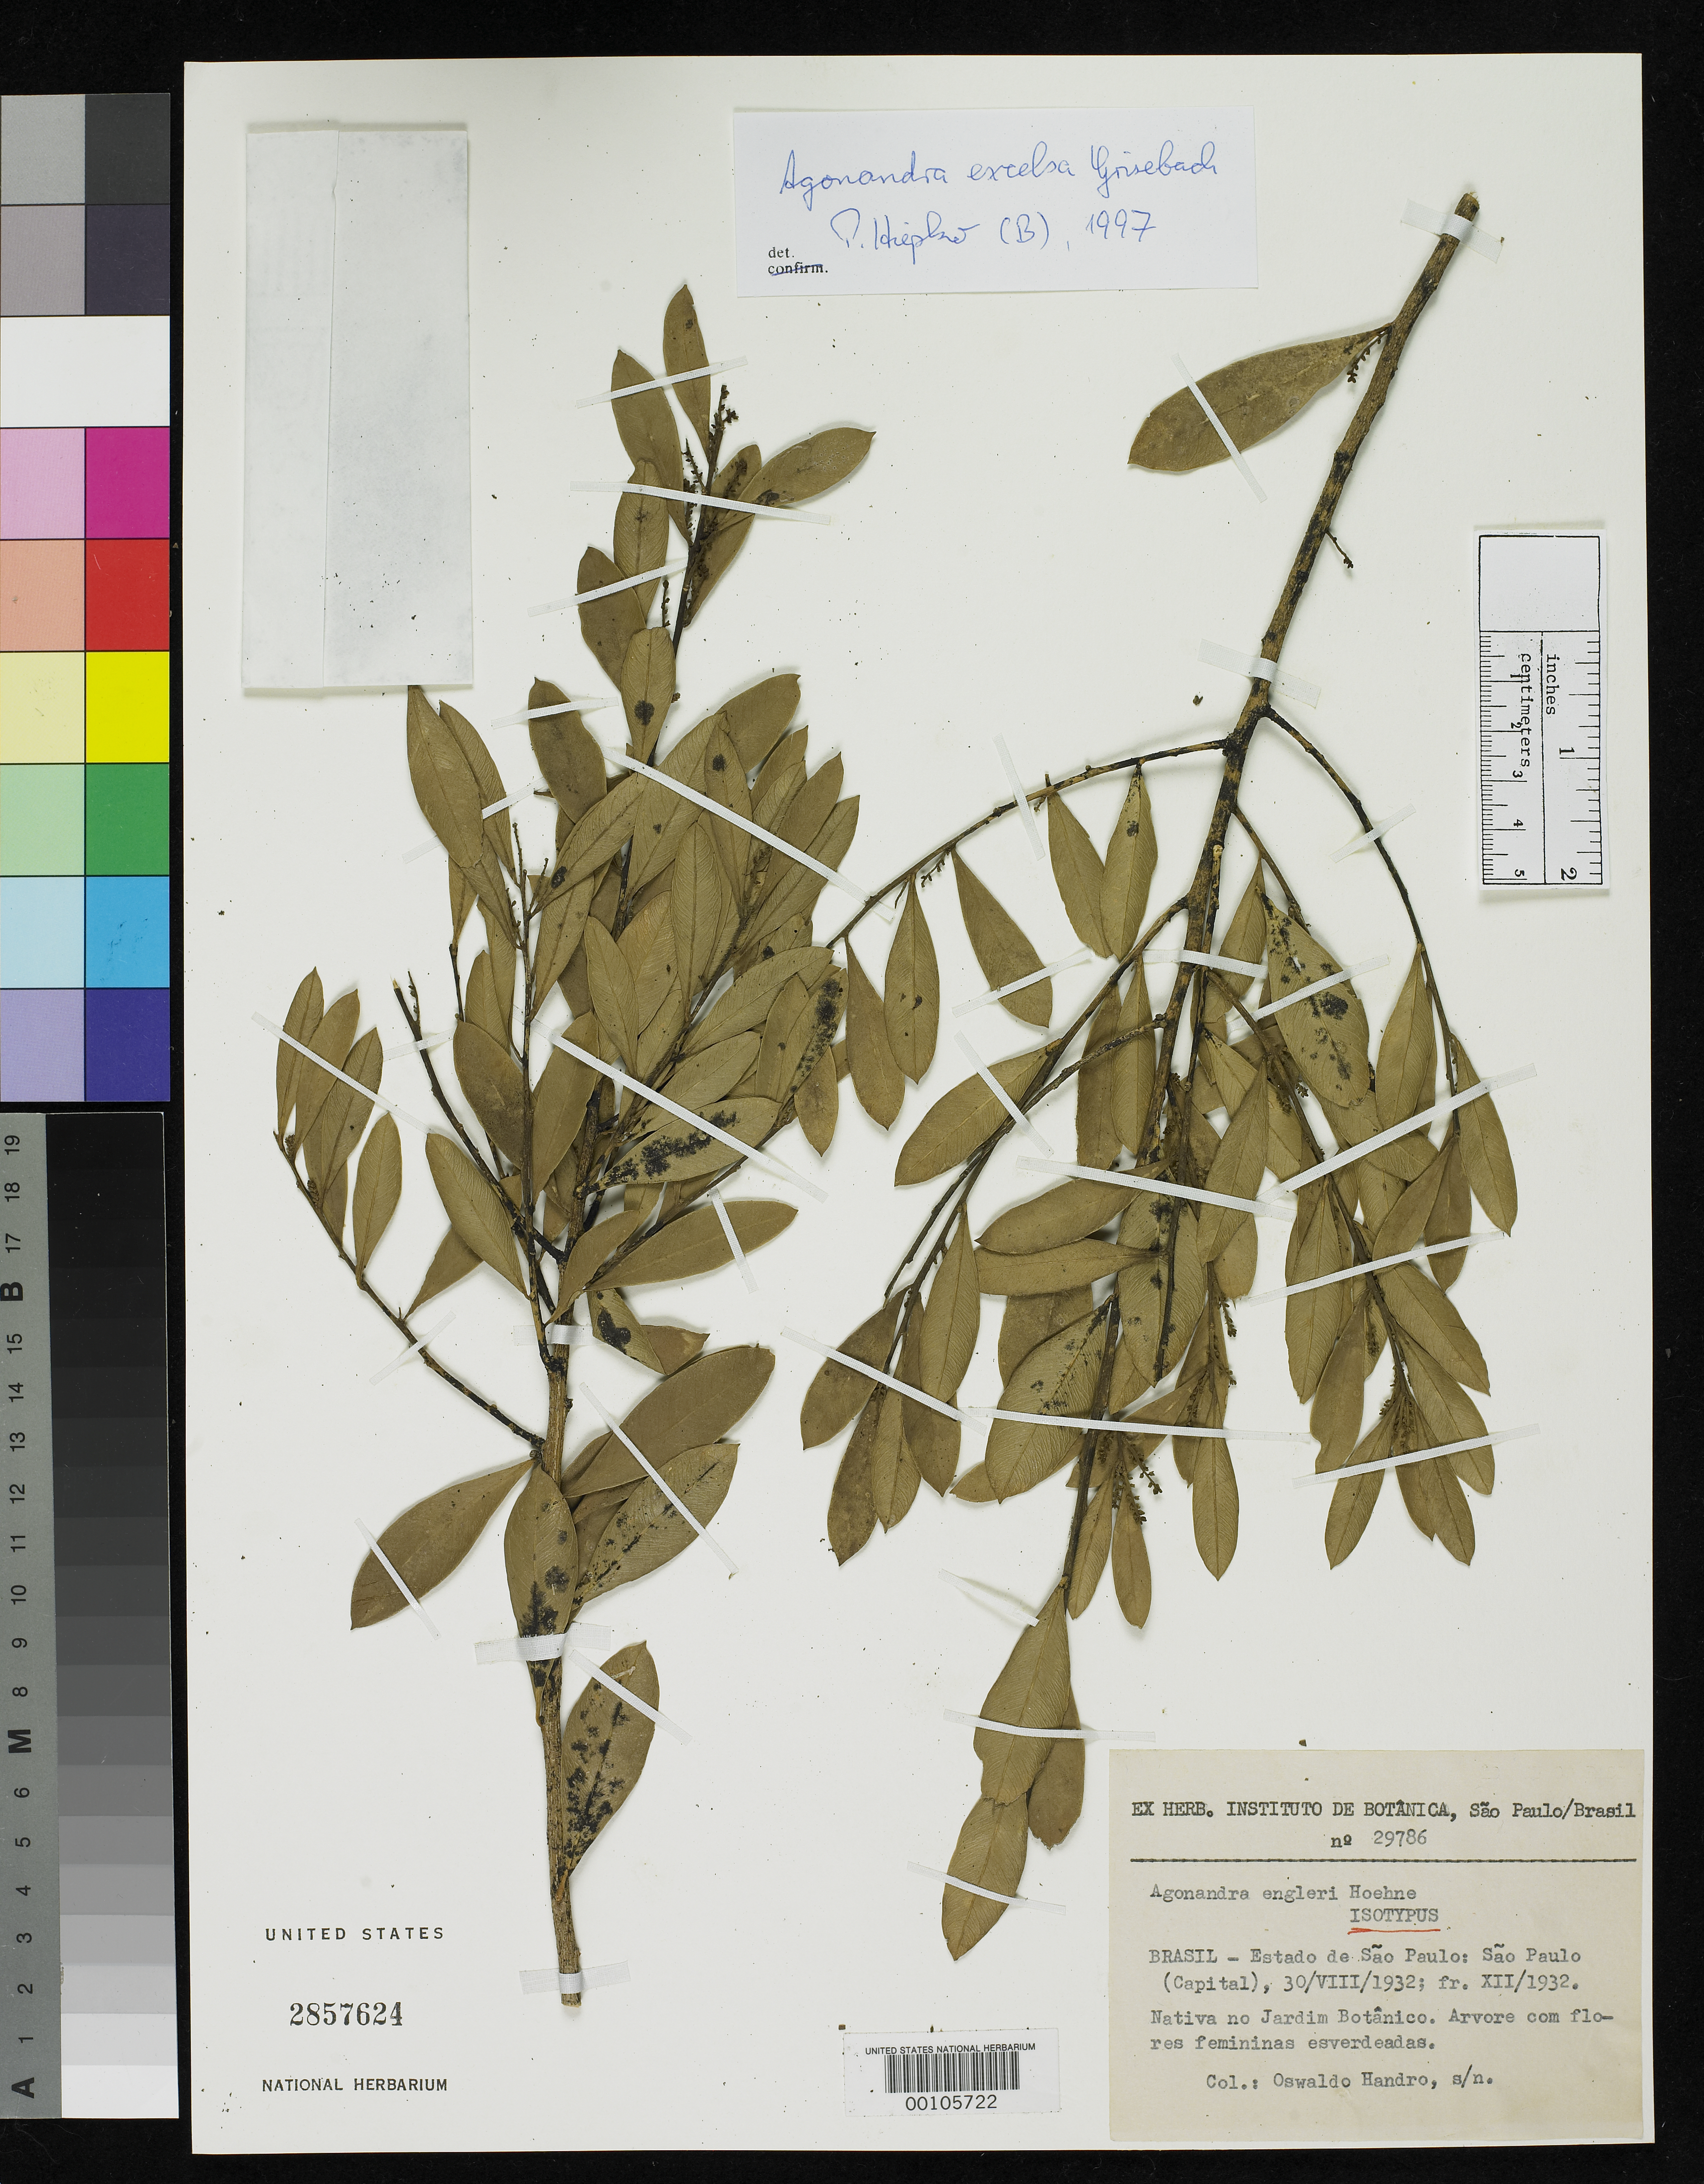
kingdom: Plantae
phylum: Tracheophyta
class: Magnoliopsida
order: Santalales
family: Opiliaceae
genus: Agonandra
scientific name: Agonandra engleri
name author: Hoehne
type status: Isotype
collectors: O. Handro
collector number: Sao Paulo Inst. Bot. 29786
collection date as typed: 30 Aug 1932 and -- Dec 1932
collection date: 1932-08-30,1932-12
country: Brazil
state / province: São Paulo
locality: Sao Paulo, nativa no Jardim Botanico.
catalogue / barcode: US 2857624